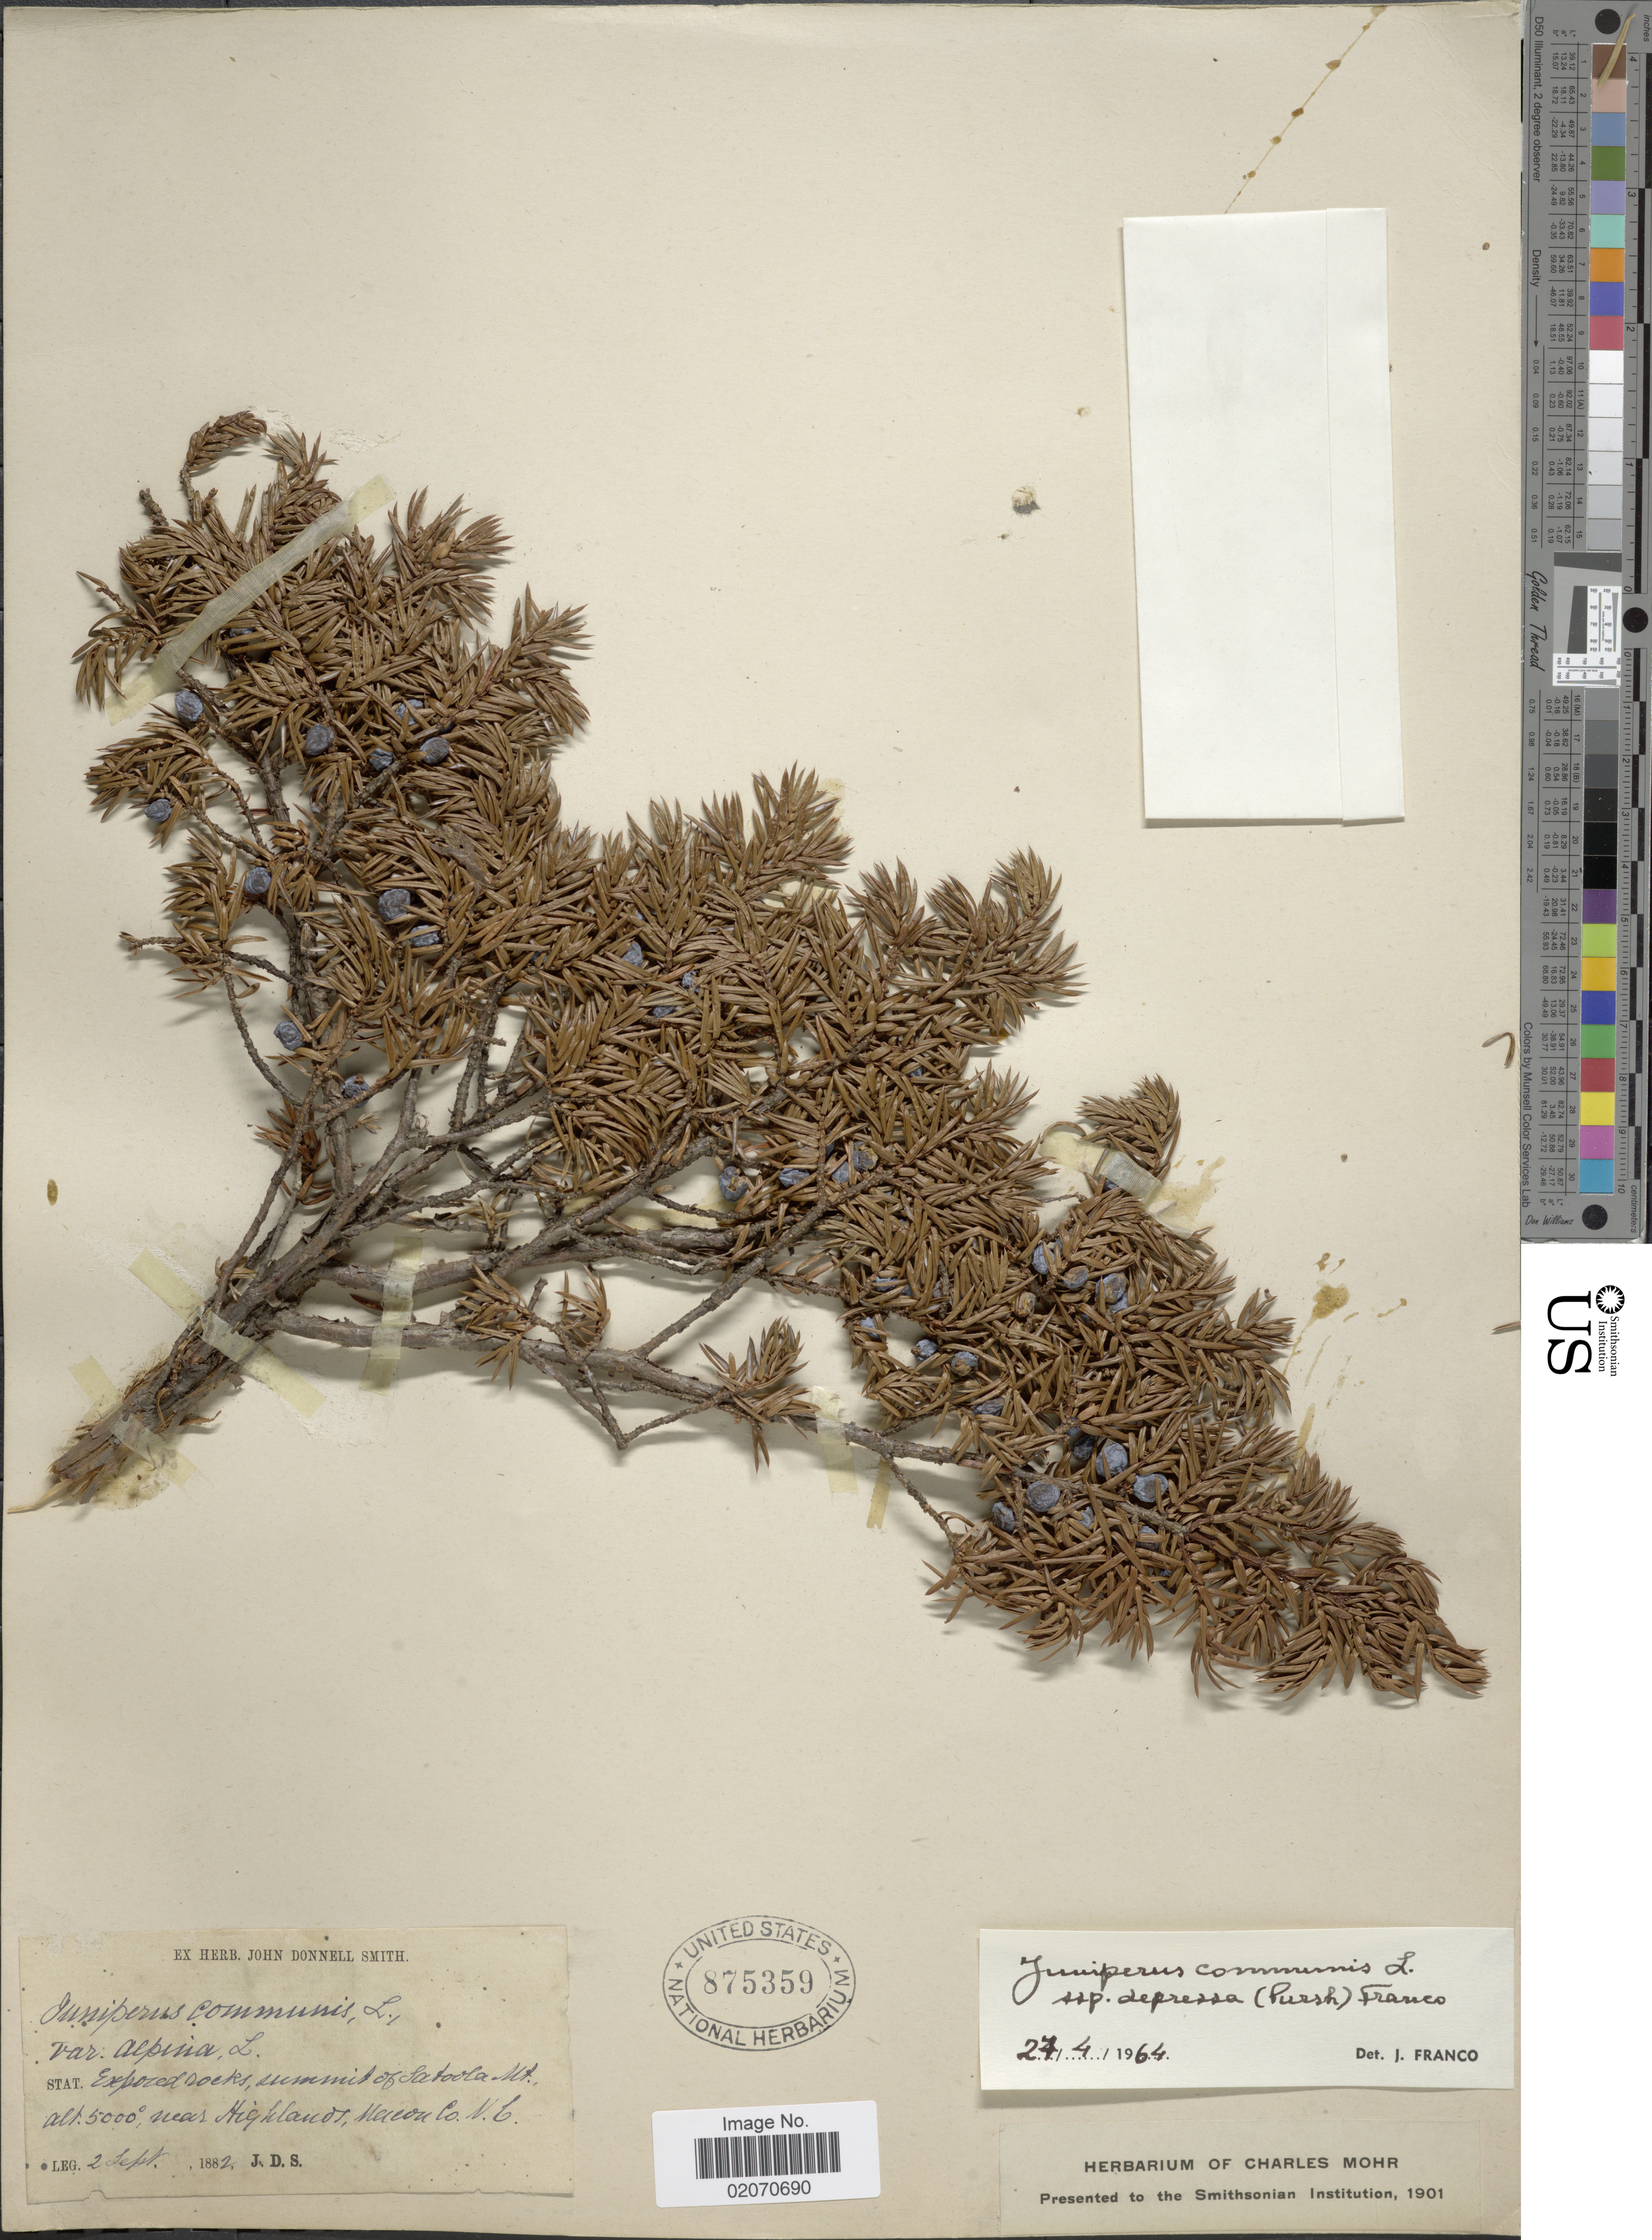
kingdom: Plantae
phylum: Tracheophyta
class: Pinopsida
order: Pinales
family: Cupressaceae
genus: Juniperus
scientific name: Juniperus communis var. depressa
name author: Pursh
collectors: J. Donnell Smith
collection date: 1882-09-02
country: United States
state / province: North Carolina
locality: Summit of Satoola Mt. Highlands, Macon Co.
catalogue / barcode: US 875359